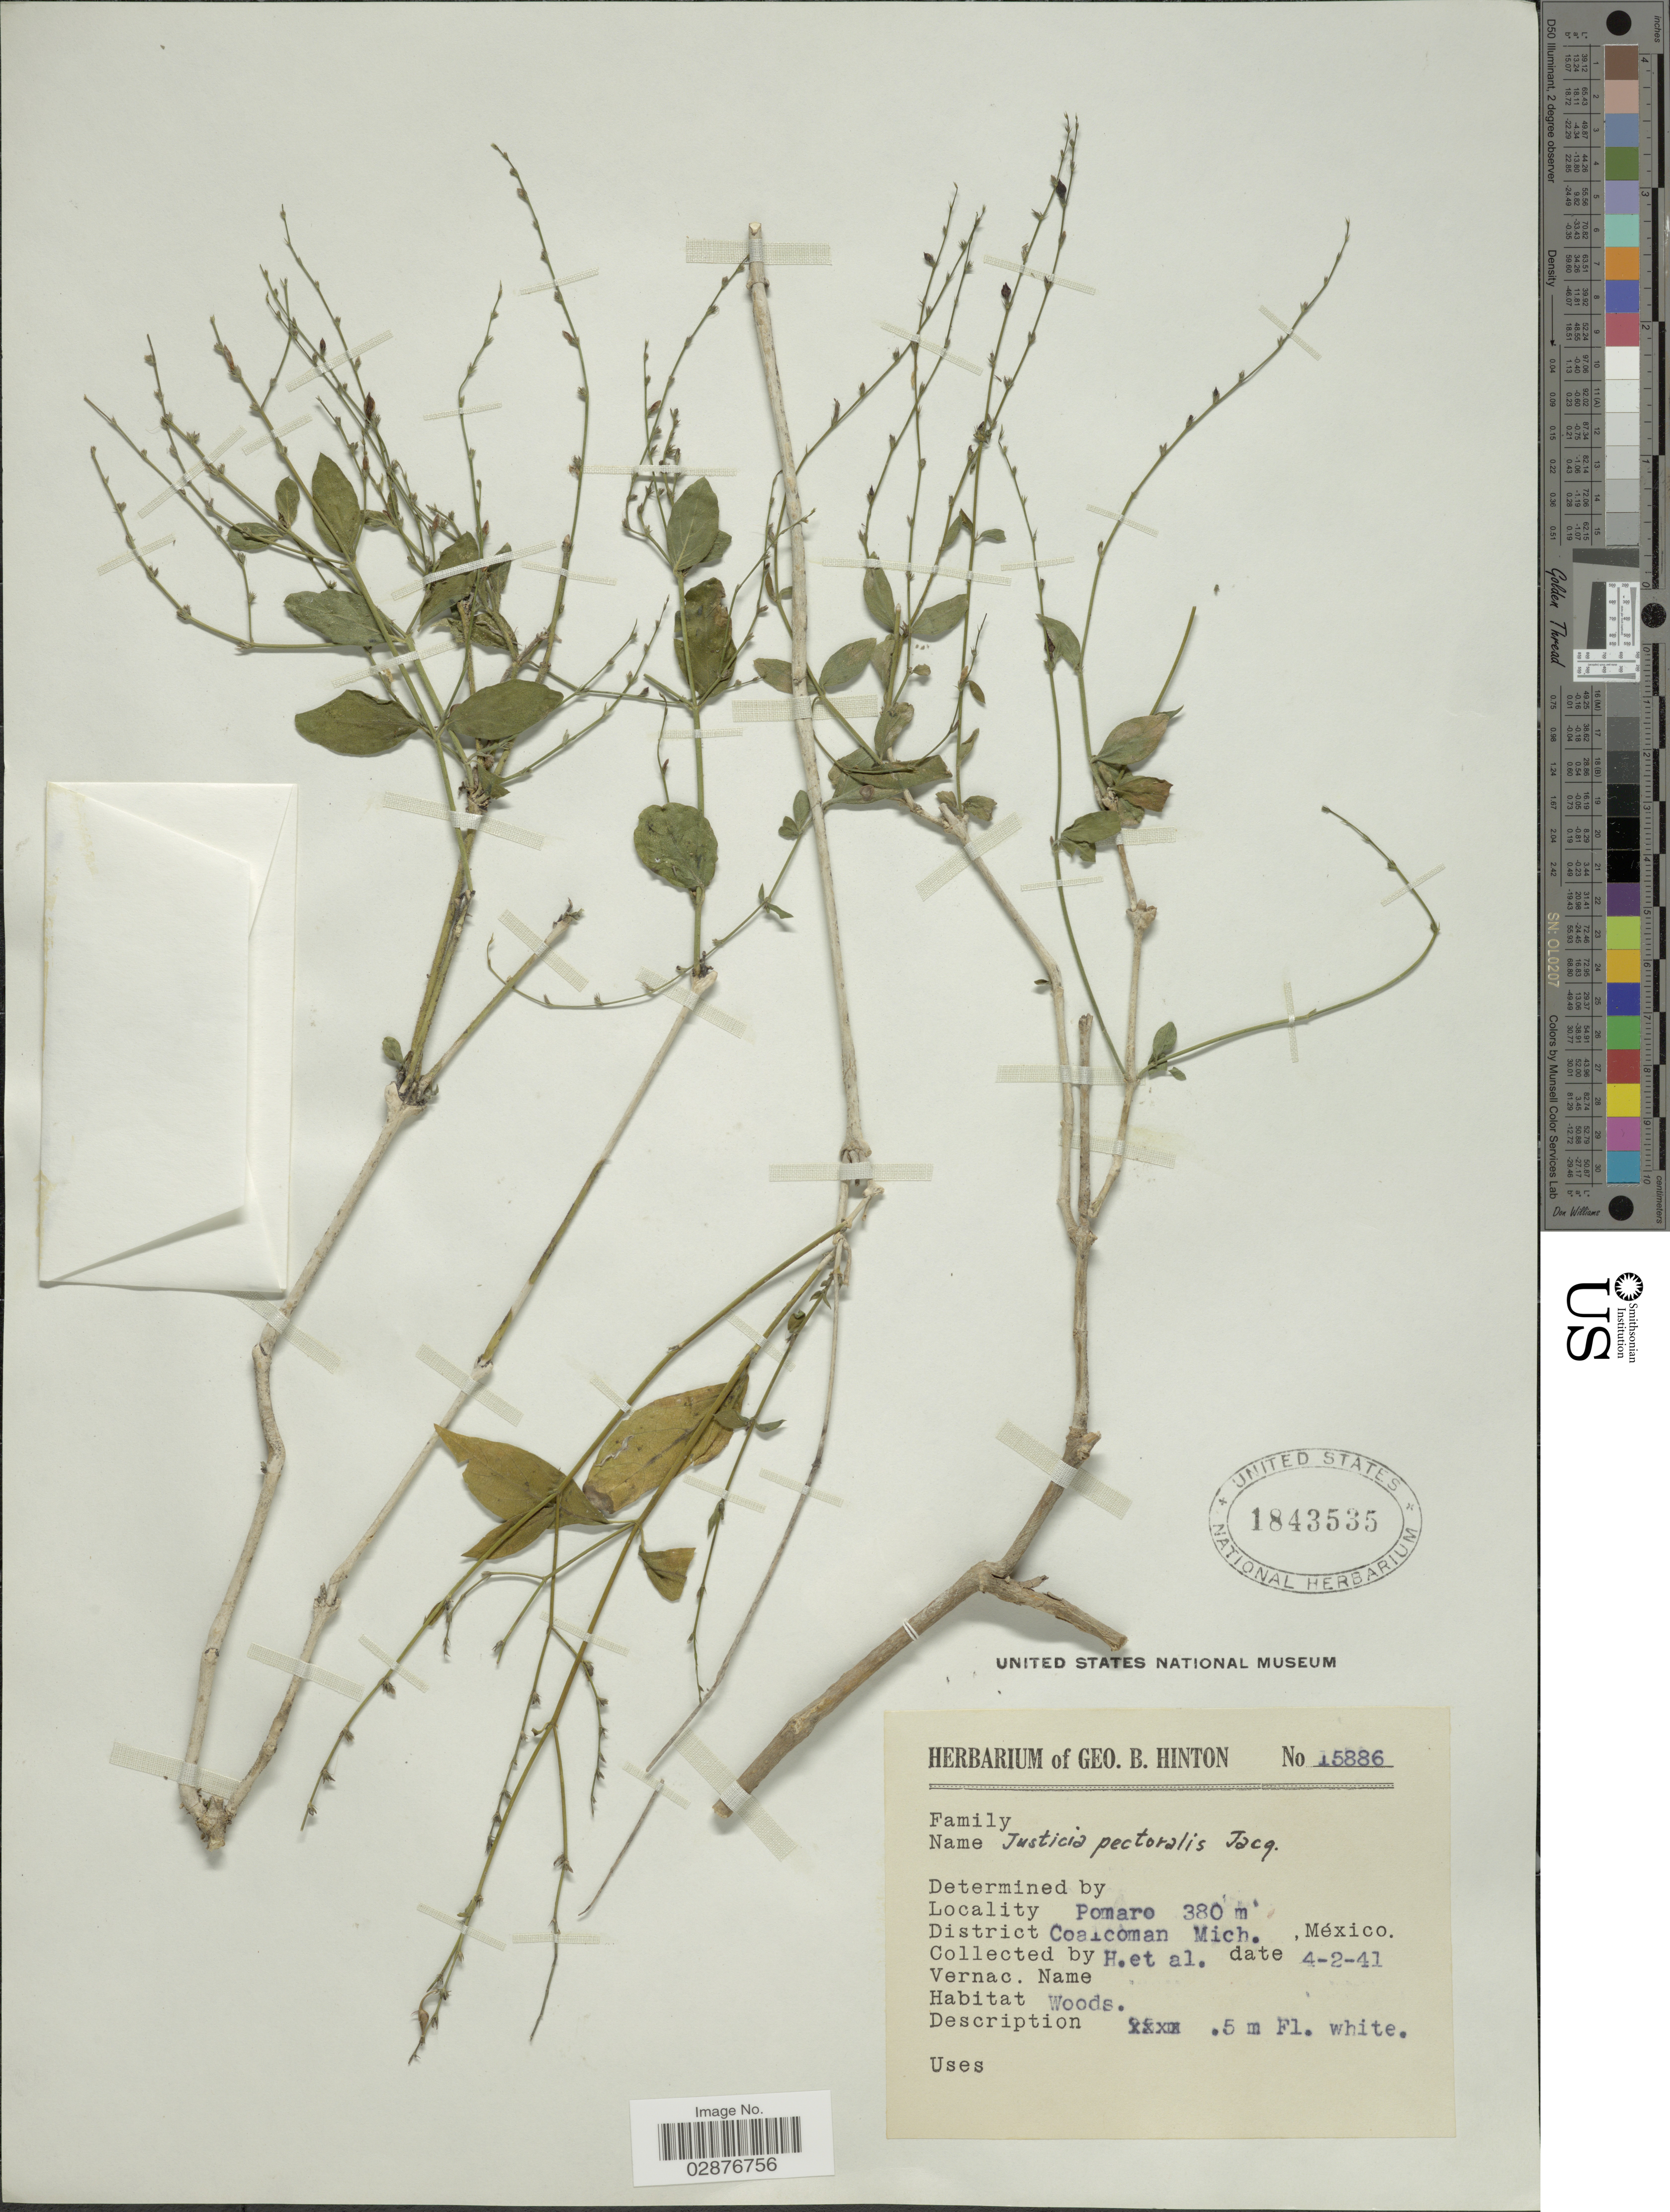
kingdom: Plantae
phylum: Tracheophyta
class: Magnoliopsida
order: Lamiales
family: Acanthaceae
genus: Justicia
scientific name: Justicia pectoralis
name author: Jacq.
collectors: G. B. Hinton & et al.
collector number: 15886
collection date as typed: Transcribed d/m/y: 4/2/41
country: Mexico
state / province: Michoacán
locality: Pomaro, District Coalcoman.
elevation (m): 380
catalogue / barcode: US 1843535